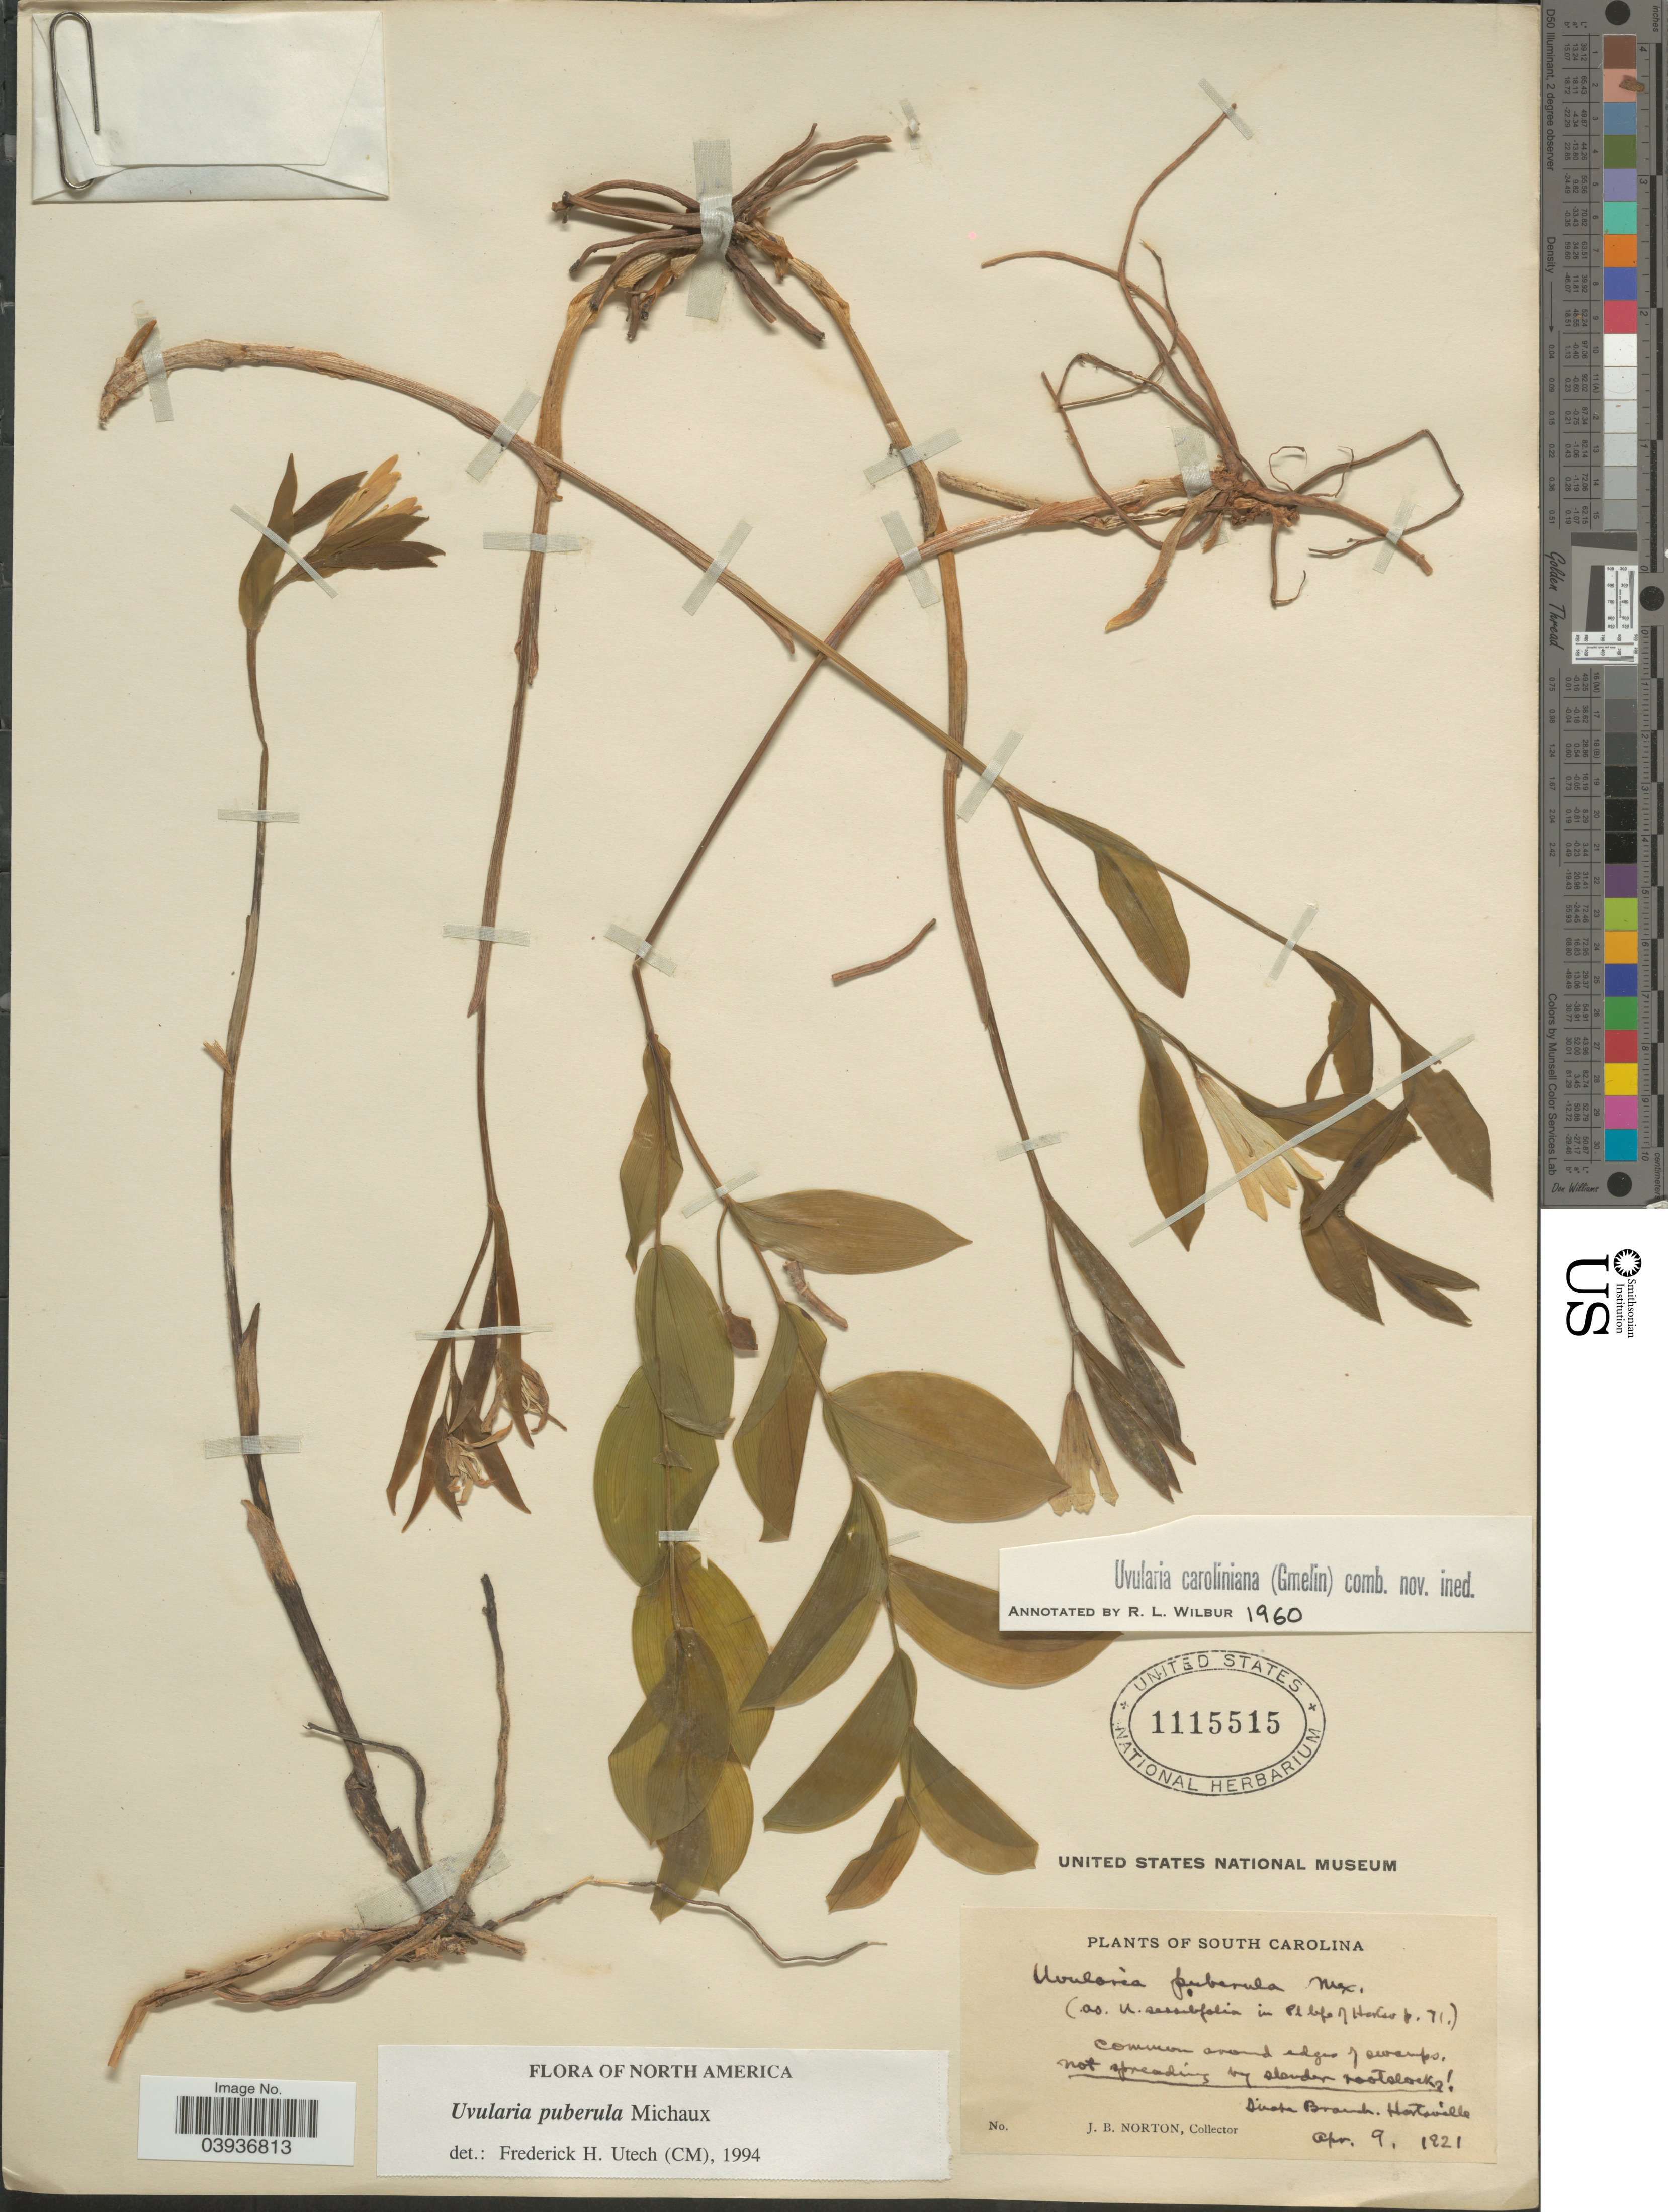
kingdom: Plantae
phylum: Tracheophyta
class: Liliopsida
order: Liliales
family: Colchicaceae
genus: Uvularia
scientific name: Uvularia puberula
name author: Michx.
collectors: J. B. Norton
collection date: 1921-04-09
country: United States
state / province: South Carolina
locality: Ditch Branch. Hartsville.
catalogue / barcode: US 1115515